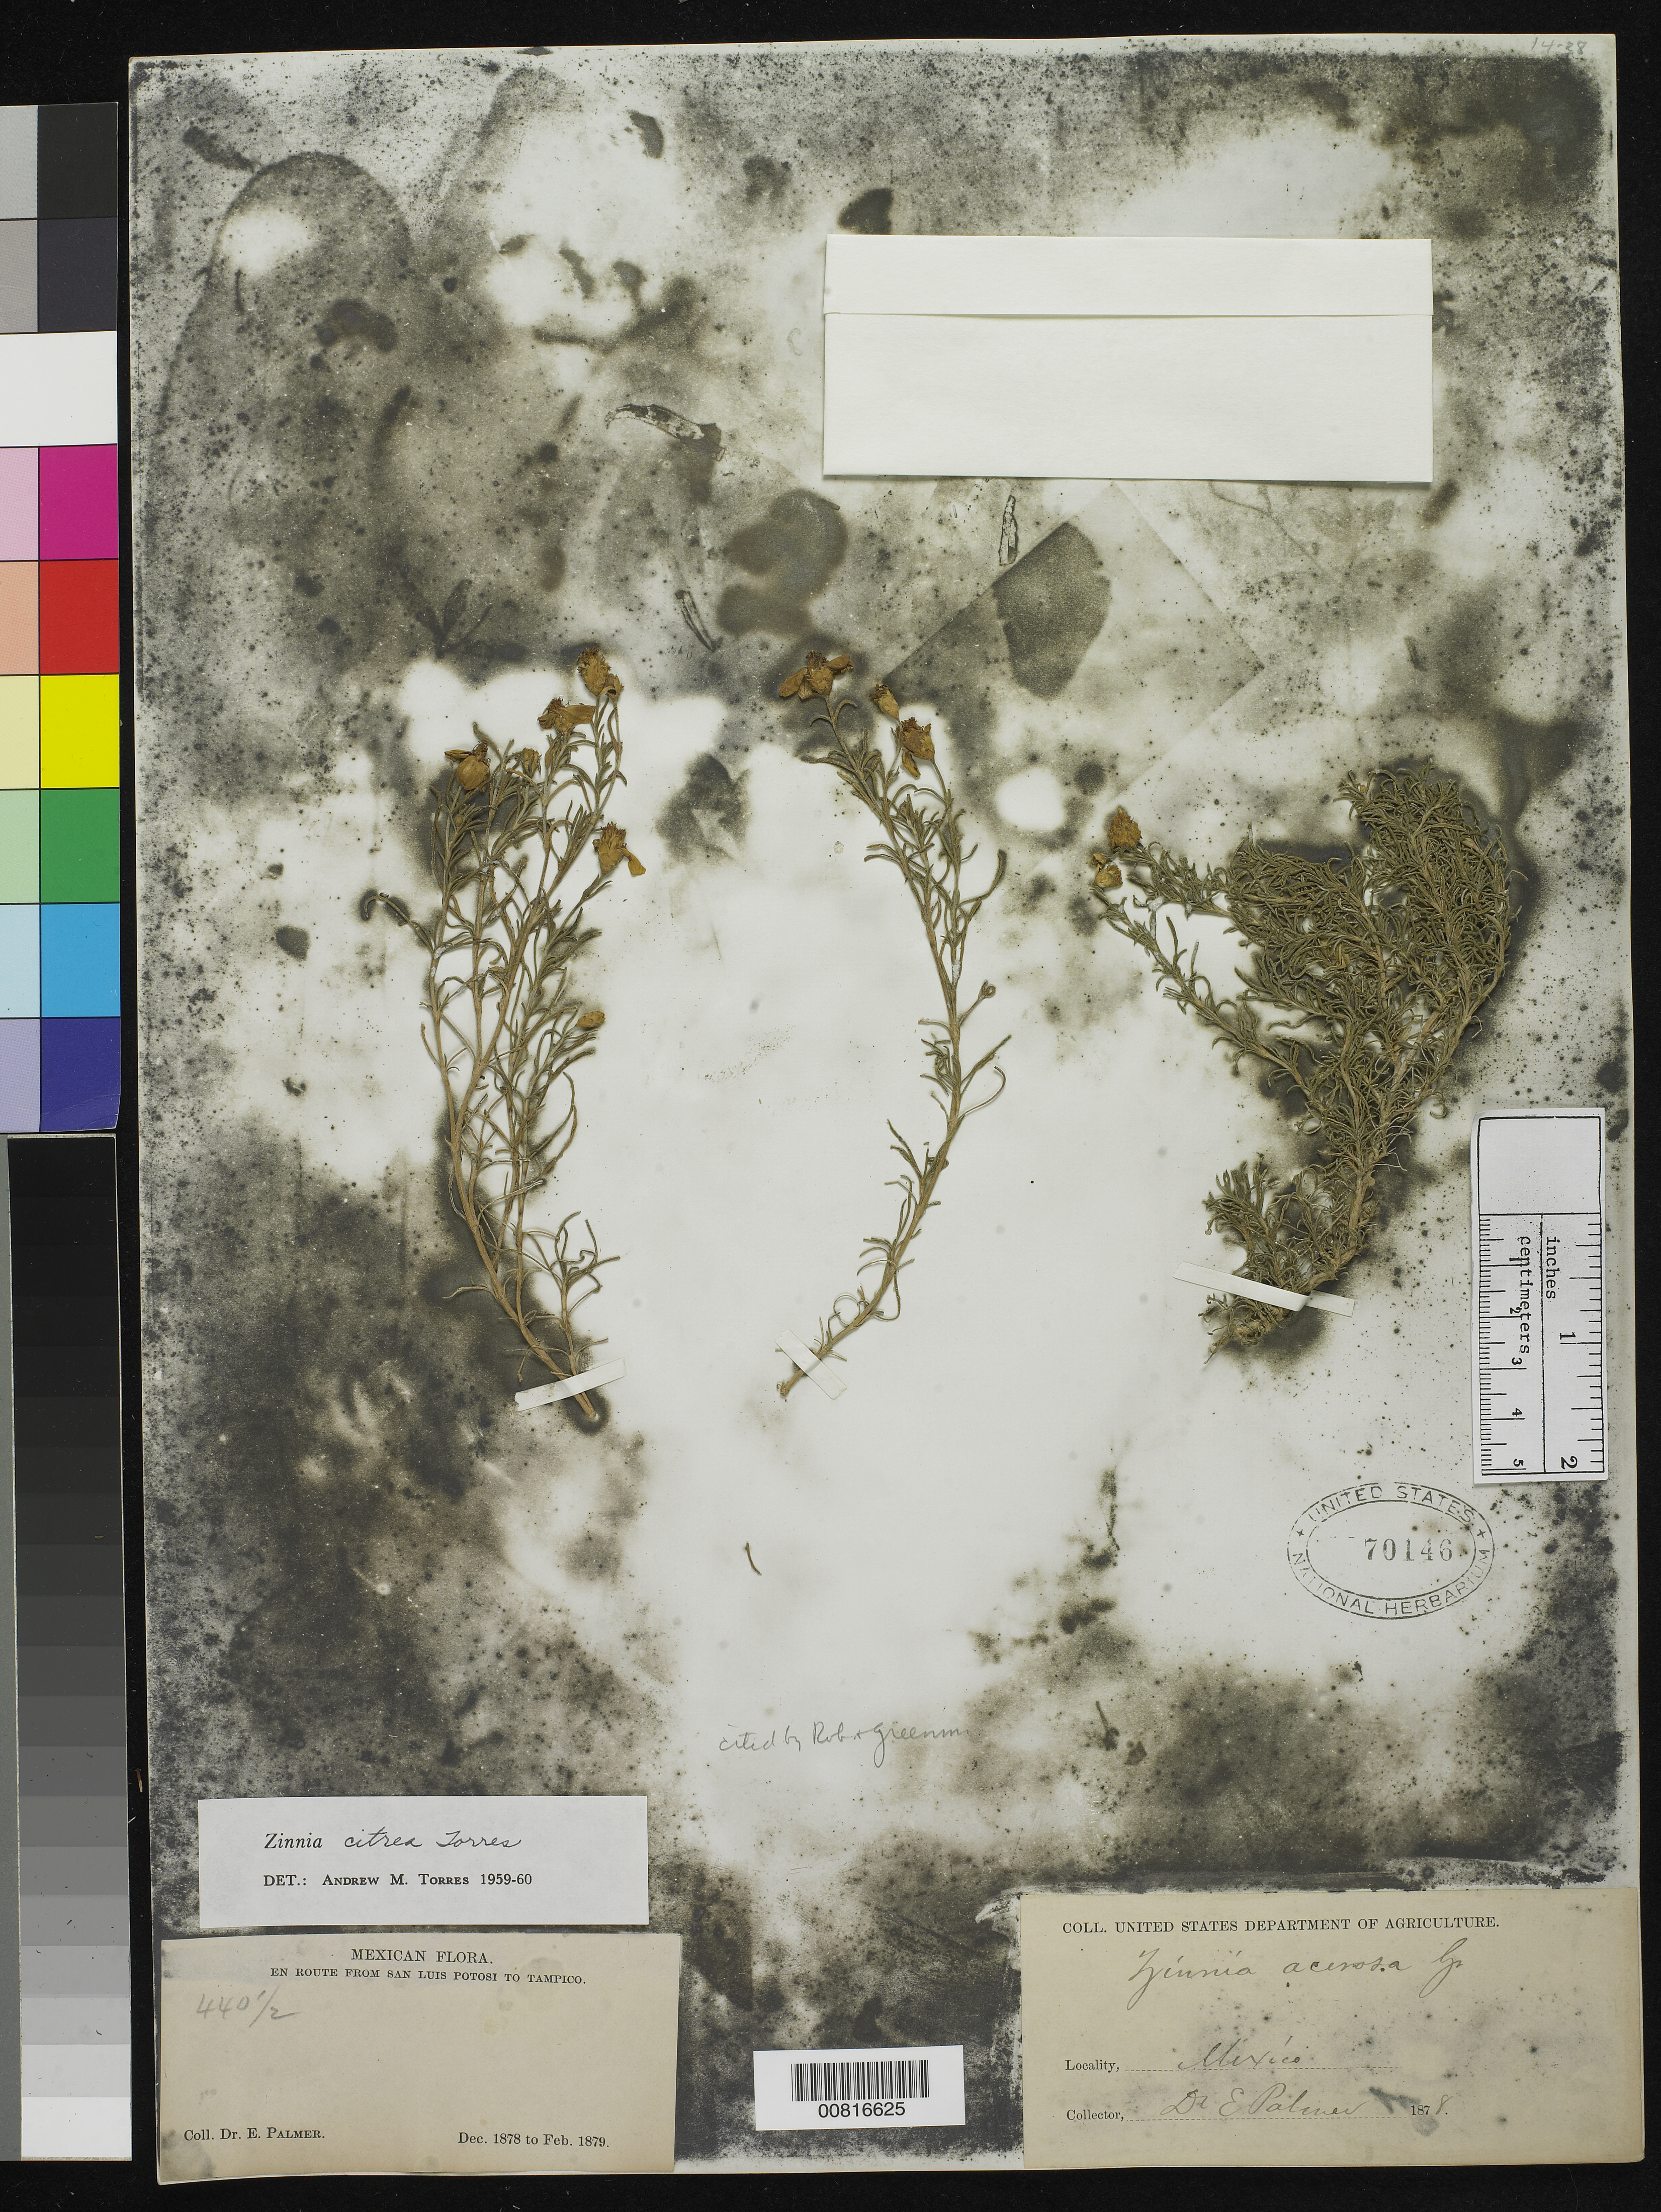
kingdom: Plantae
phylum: Tracheophyta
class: Magnoliopsida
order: Asterales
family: Asteraceae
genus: Zinnia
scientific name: Zinnia citrea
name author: A.M. Torres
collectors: E. Palmer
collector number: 440½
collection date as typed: Dec 1878 to -- Feb 1879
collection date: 1878-12/1879-02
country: Mexico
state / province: San Luis Potosí / Tamaulipas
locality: En route from San Luis Potosí to Tampico, Tamaulipas.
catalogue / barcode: US 70146